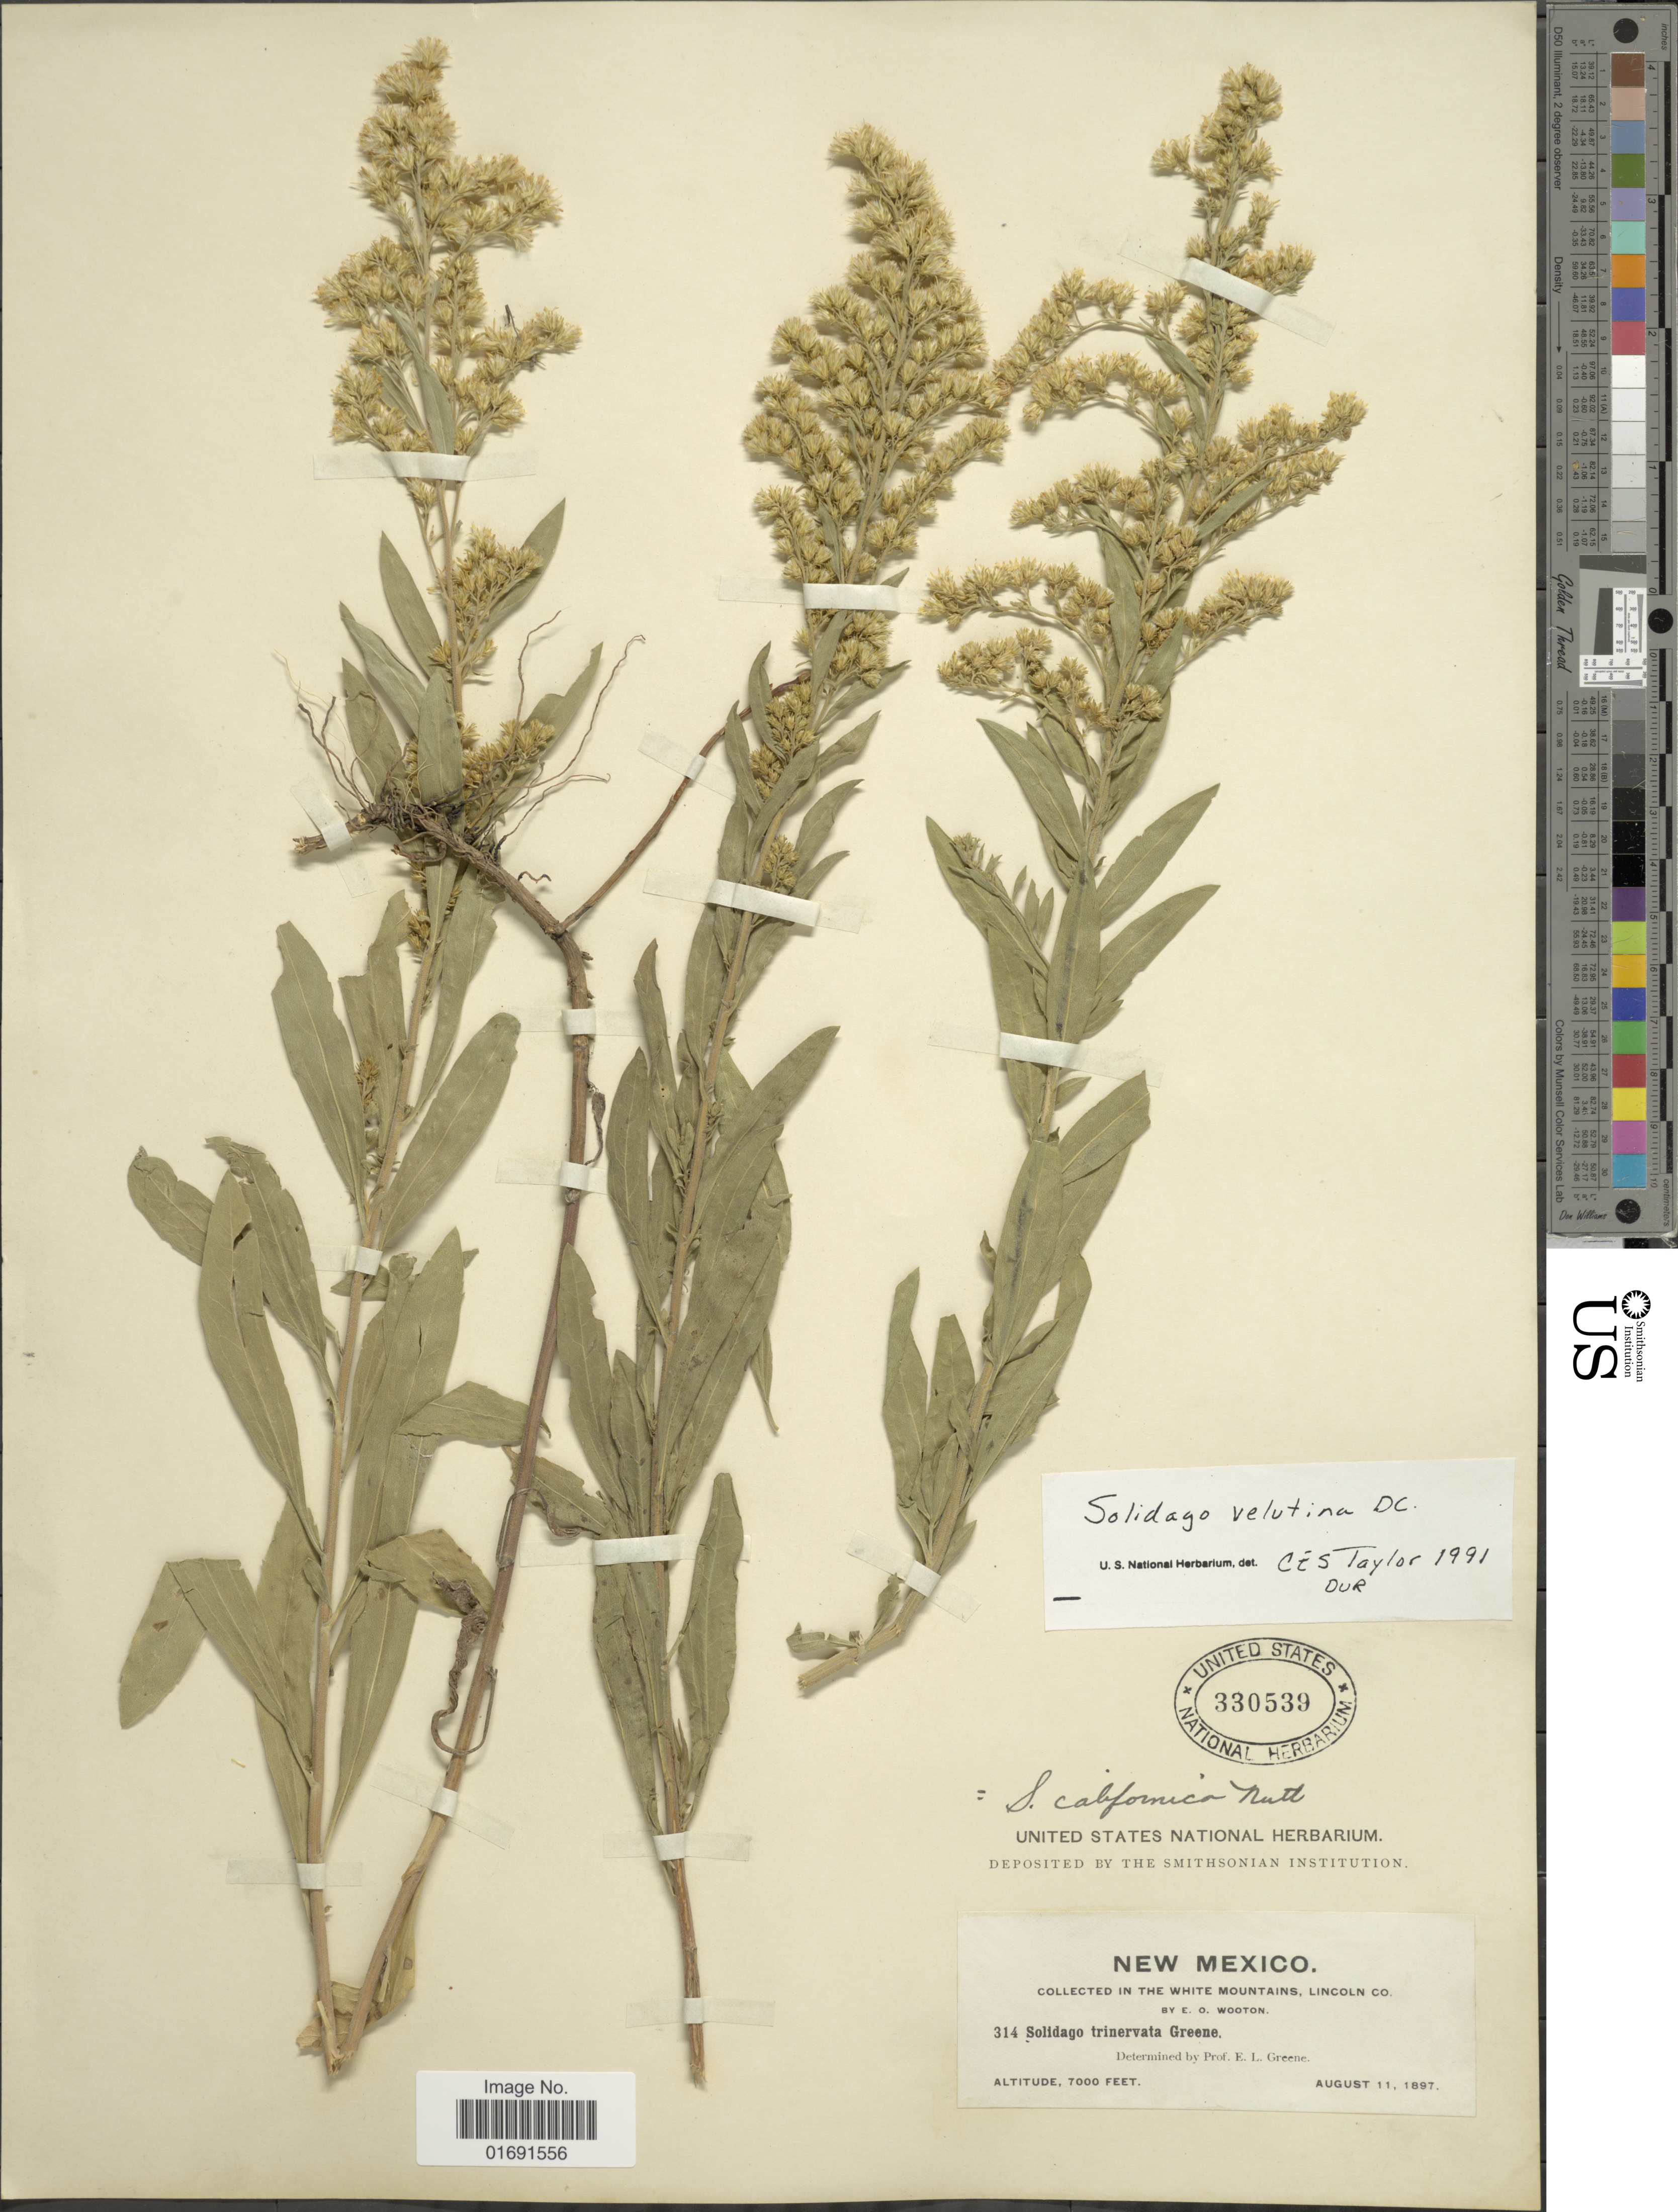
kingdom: Plantae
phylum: Tracheophyta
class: Magnoliopsida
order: Asterales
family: Asteraceae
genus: Solidago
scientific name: Solidago velutina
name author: DC.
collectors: E. O. Wooton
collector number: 314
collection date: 1897-08-11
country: United States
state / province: New Mexico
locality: White Mountains, Lincoln Co.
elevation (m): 2134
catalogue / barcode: US 330539